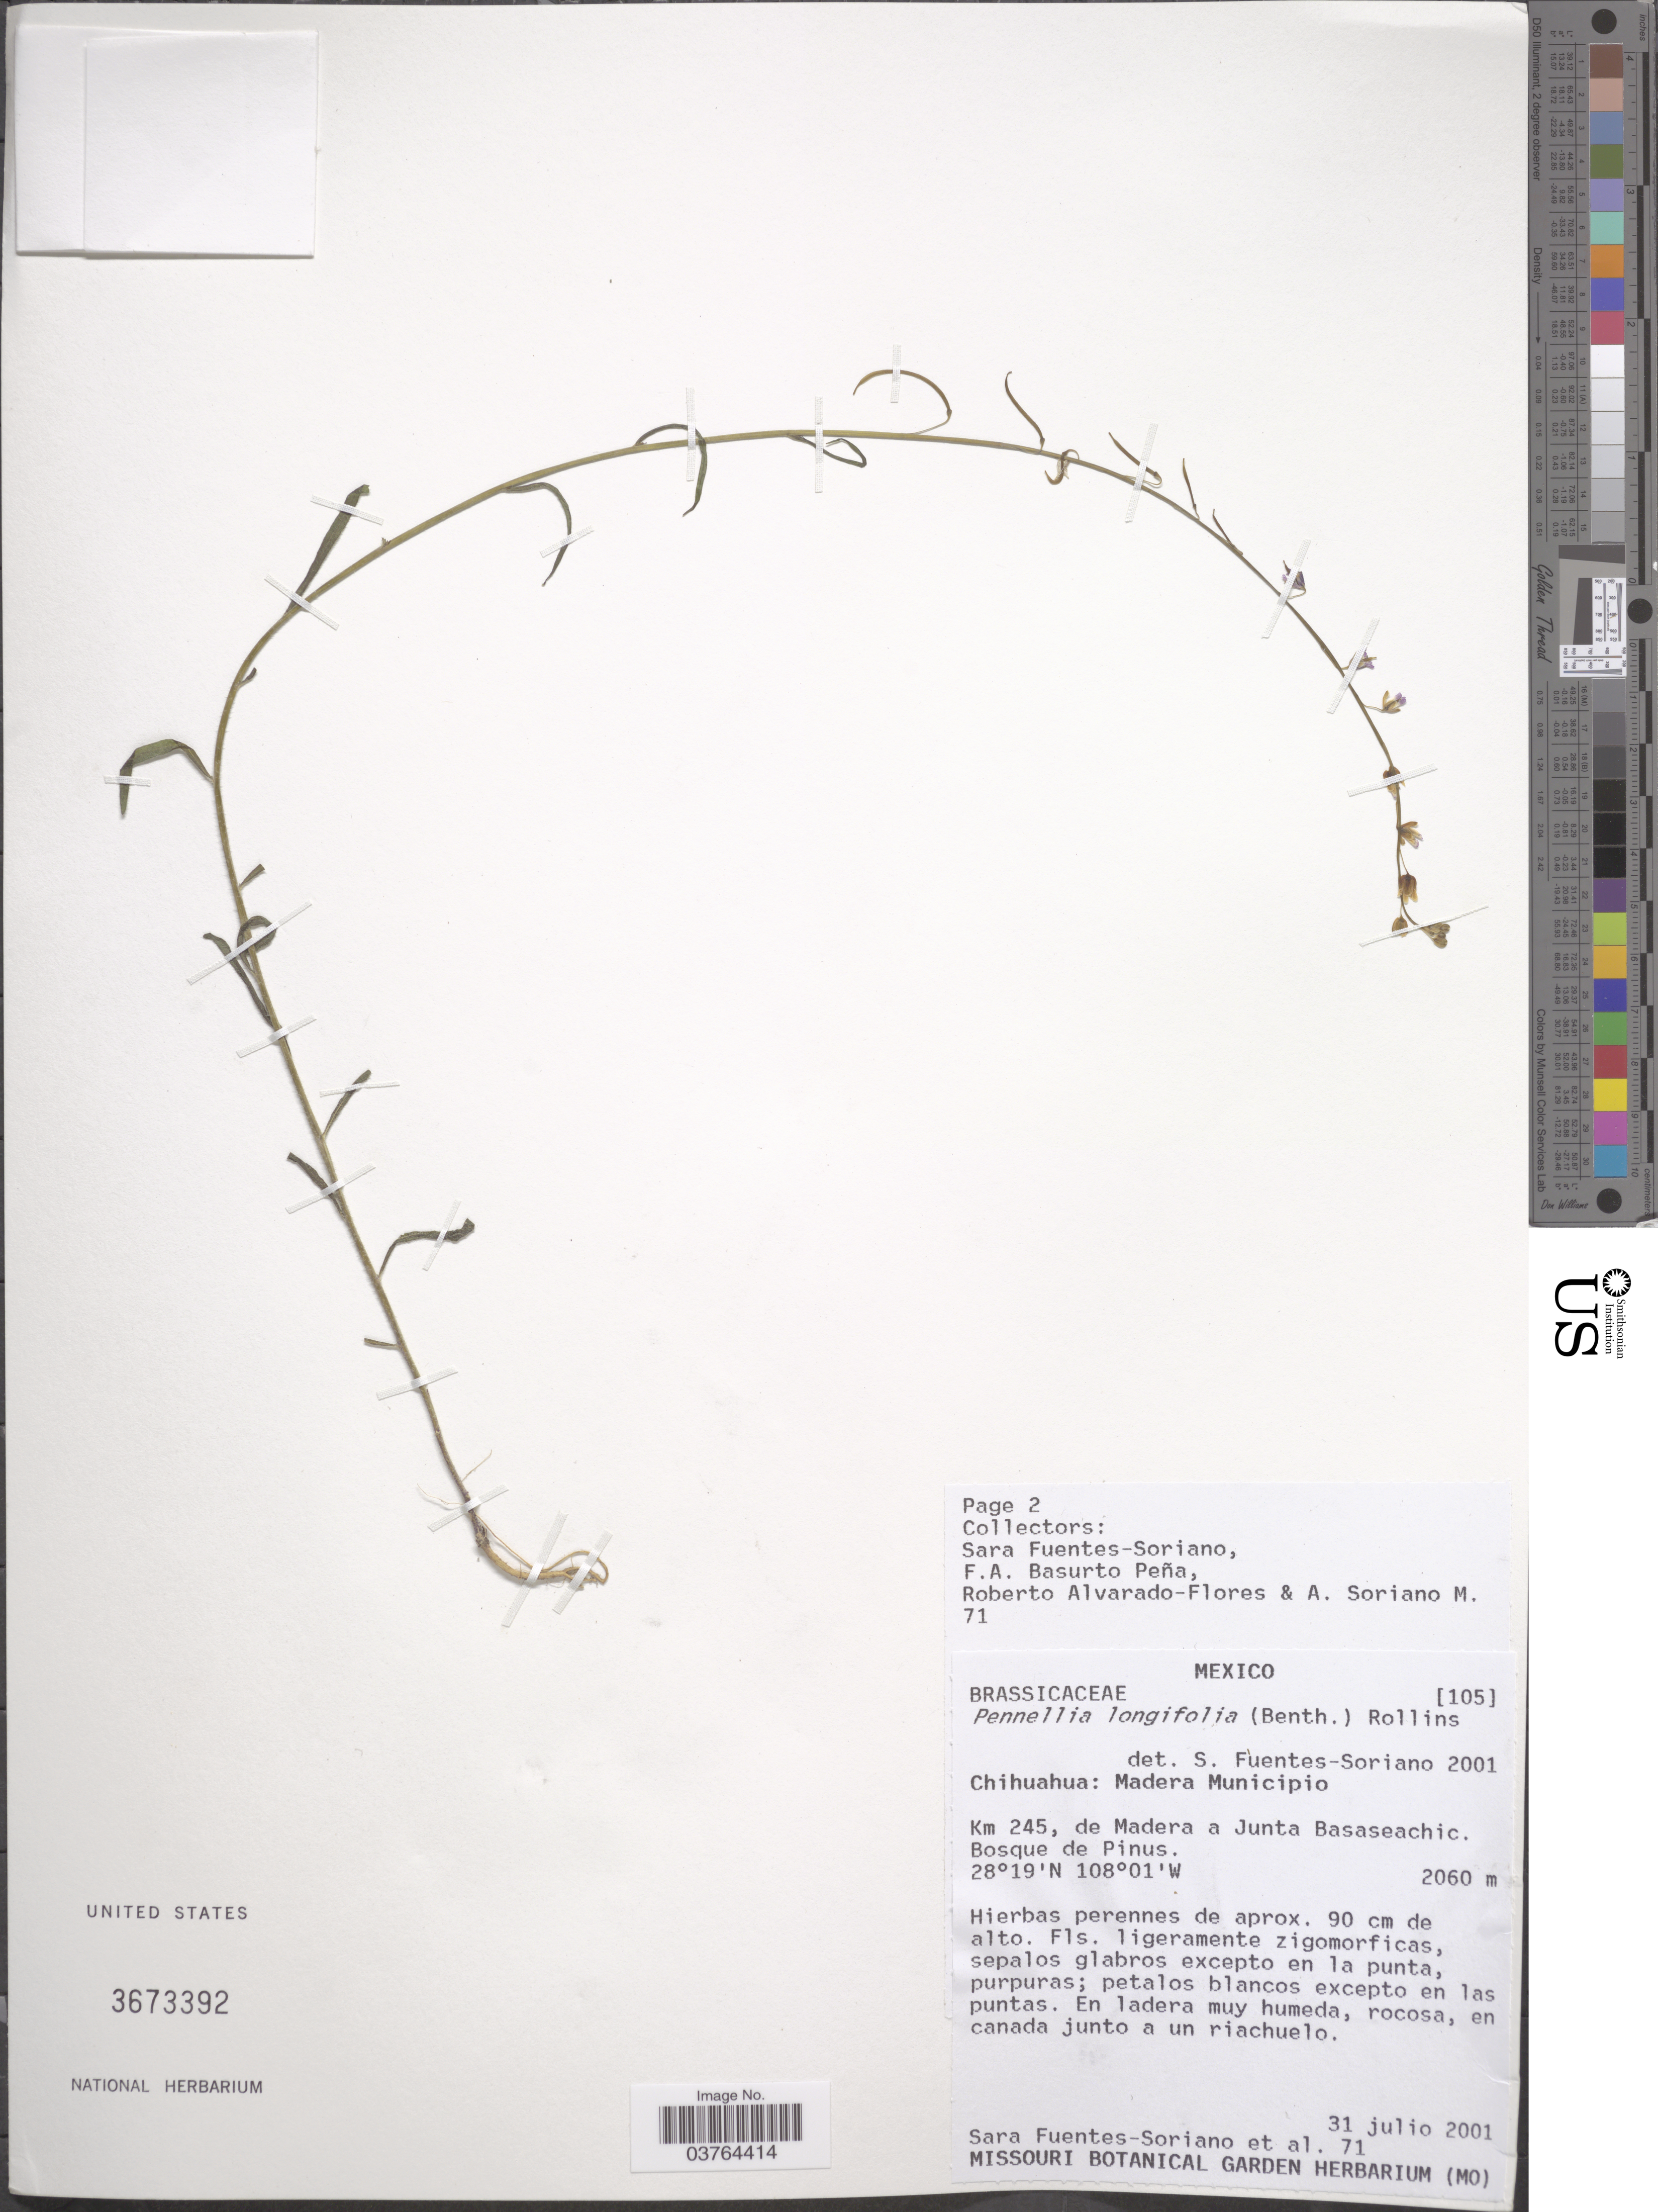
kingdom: Plantae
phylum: Tracheophyta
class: Magnoliopsida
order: Brassicales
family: Brassicaceae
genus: Pennellia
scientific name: Pennellia longifolia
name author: (Benth.) Rollins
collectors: S. Fuentes-Soriano, F. Basurto, R. Alvarado & A. Soriano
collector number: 71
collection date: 2001-07-31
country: Mexico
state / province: Chihuahua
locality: Madera Municipio. Km 245, de Madera a Junta Basaseachic.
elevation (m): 2060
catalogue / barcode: US 3673392